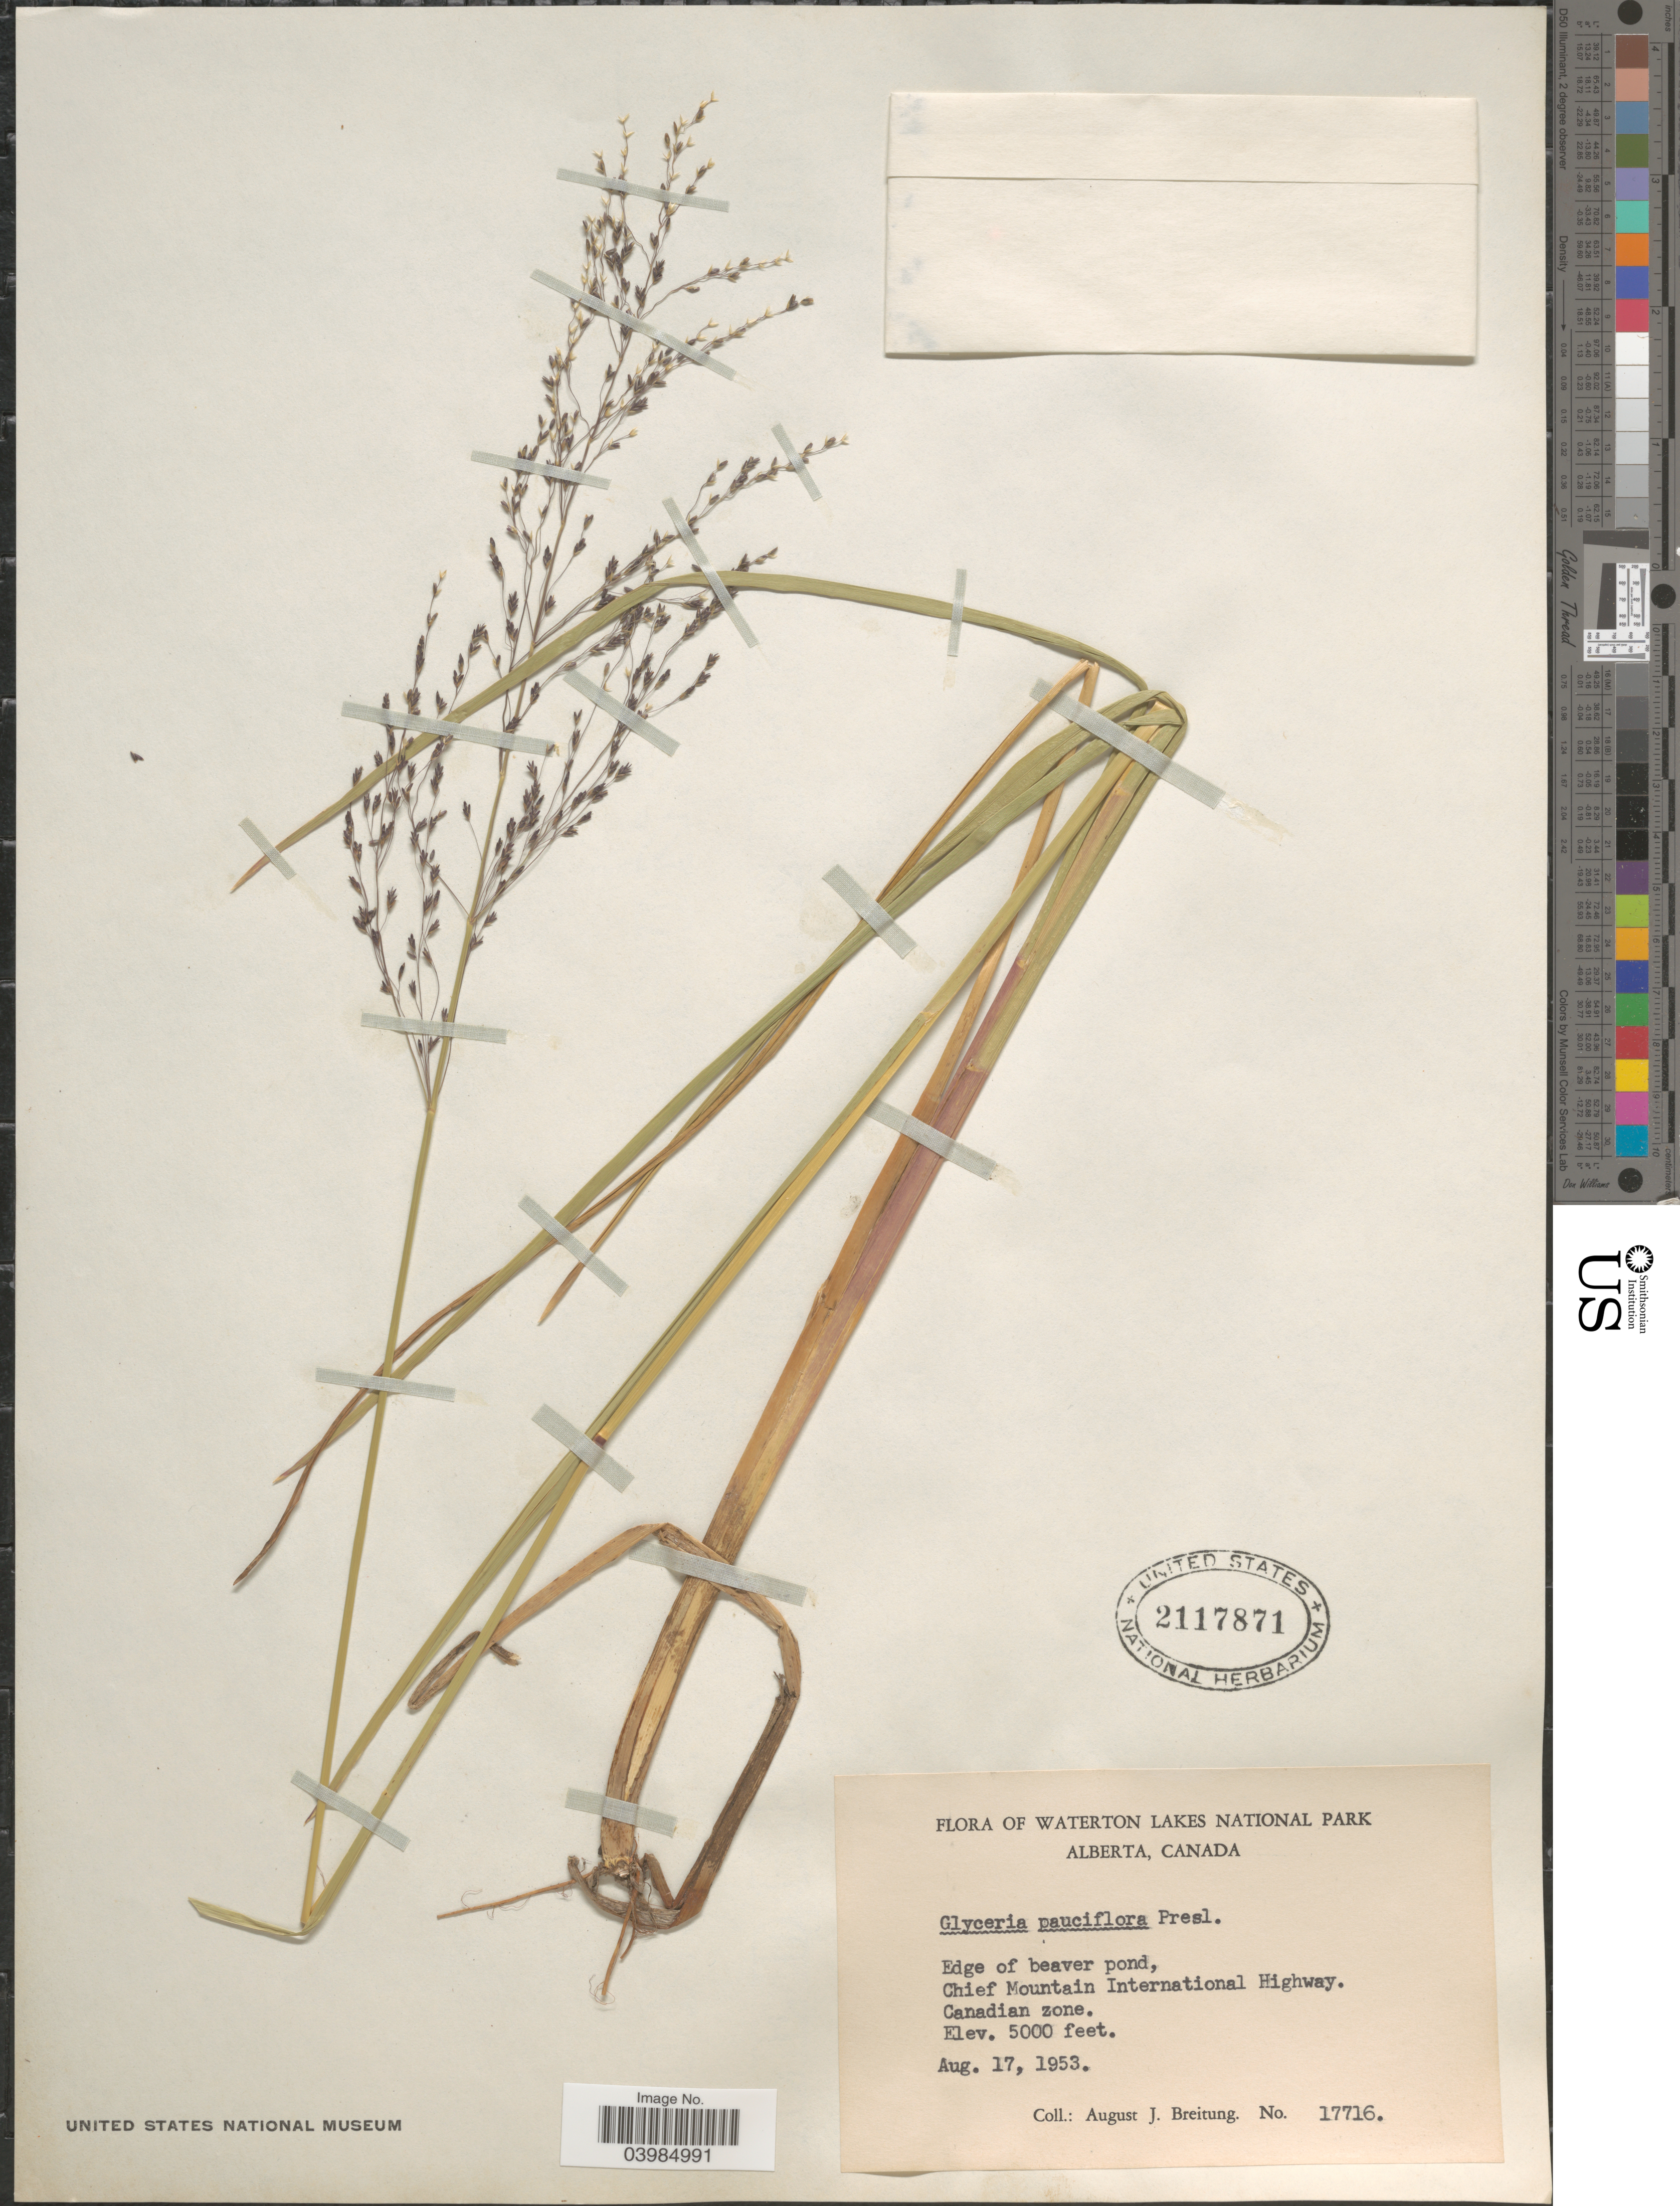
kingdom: Plantae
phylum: Tracheophyta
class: Liliopsida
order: Poales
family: Poaceae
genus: Glyceria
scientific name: Glyceria sp.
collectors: A. Breitung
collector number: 17716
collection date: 1953-08-17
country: Canada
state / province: Alberta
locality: Waterton Lakes National Park. Chief Mountain International Highway. Canadian zone.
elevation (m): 1524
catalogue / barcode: US 2117871